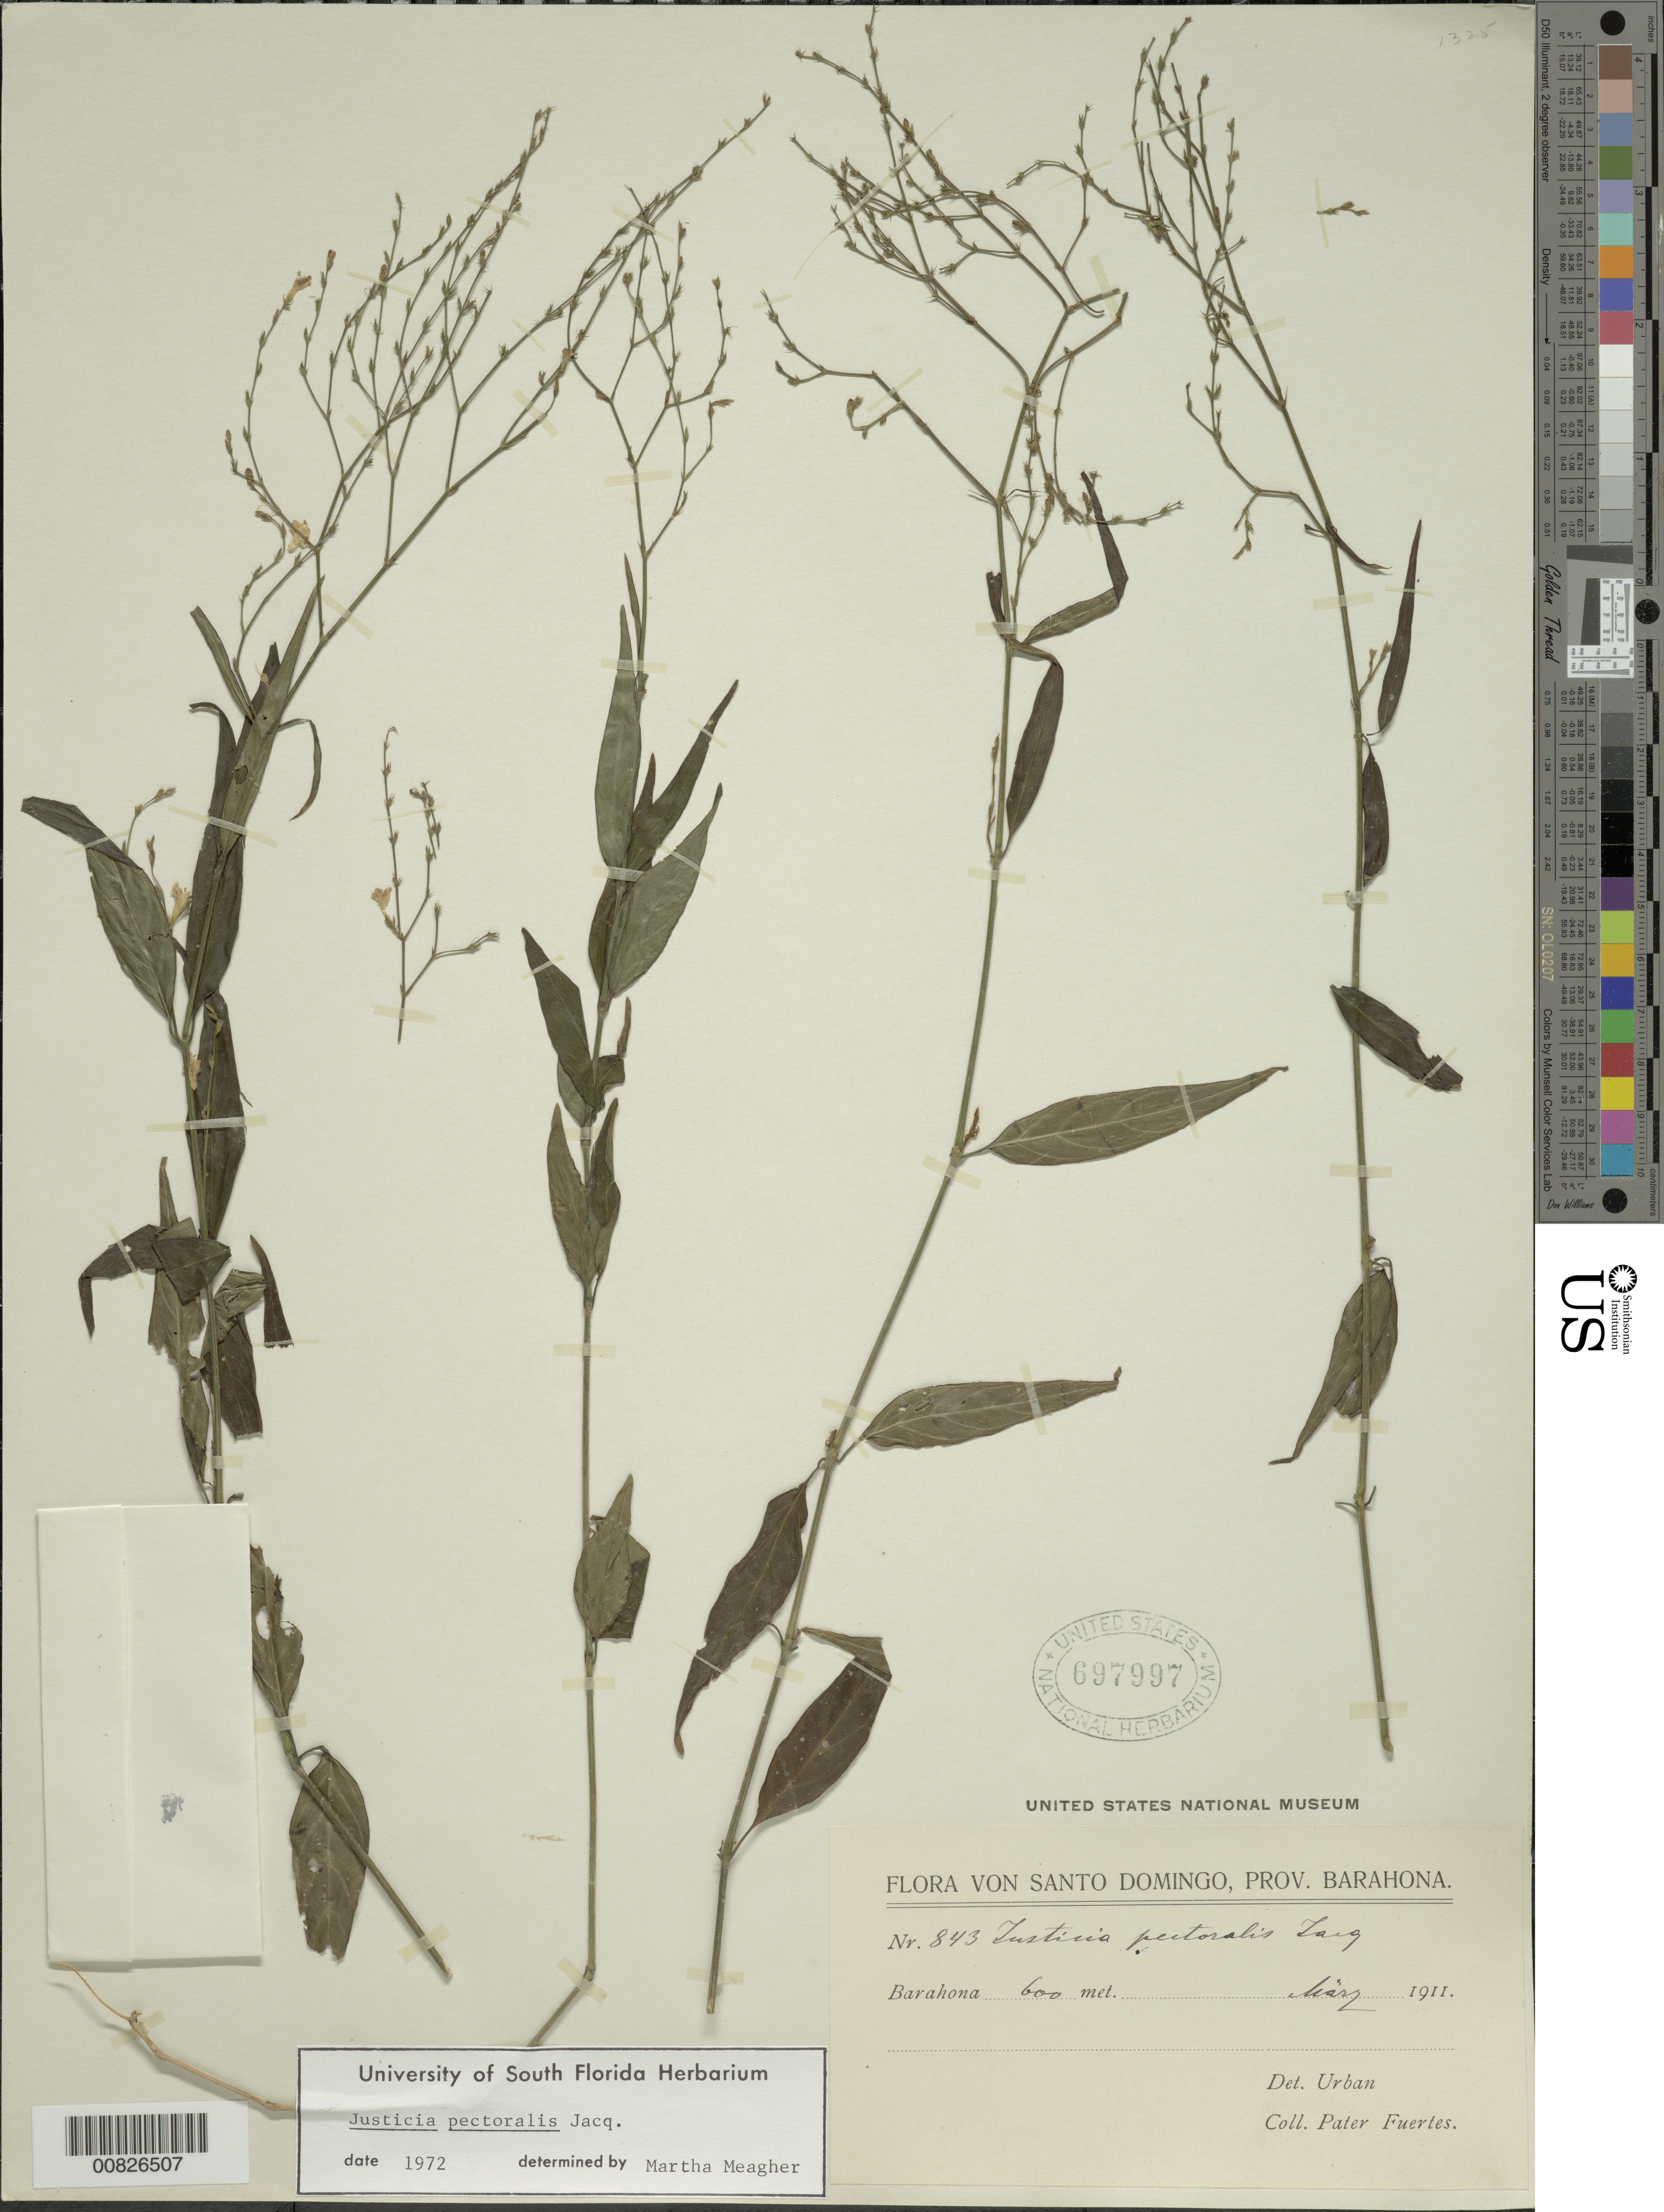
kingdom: Plantae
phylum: Tracheophyta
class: Magnoliopsida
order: Lamiales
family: Acanthaceae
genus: Justicia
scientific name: Justicia pectoralis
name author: Jacq.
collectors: M. D. Fuertes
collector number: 843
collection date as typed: Mar 1911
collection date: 1911-03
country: Dominican Republic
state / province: Barahona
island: Hispaniola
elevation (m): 600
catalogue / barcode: US 697997